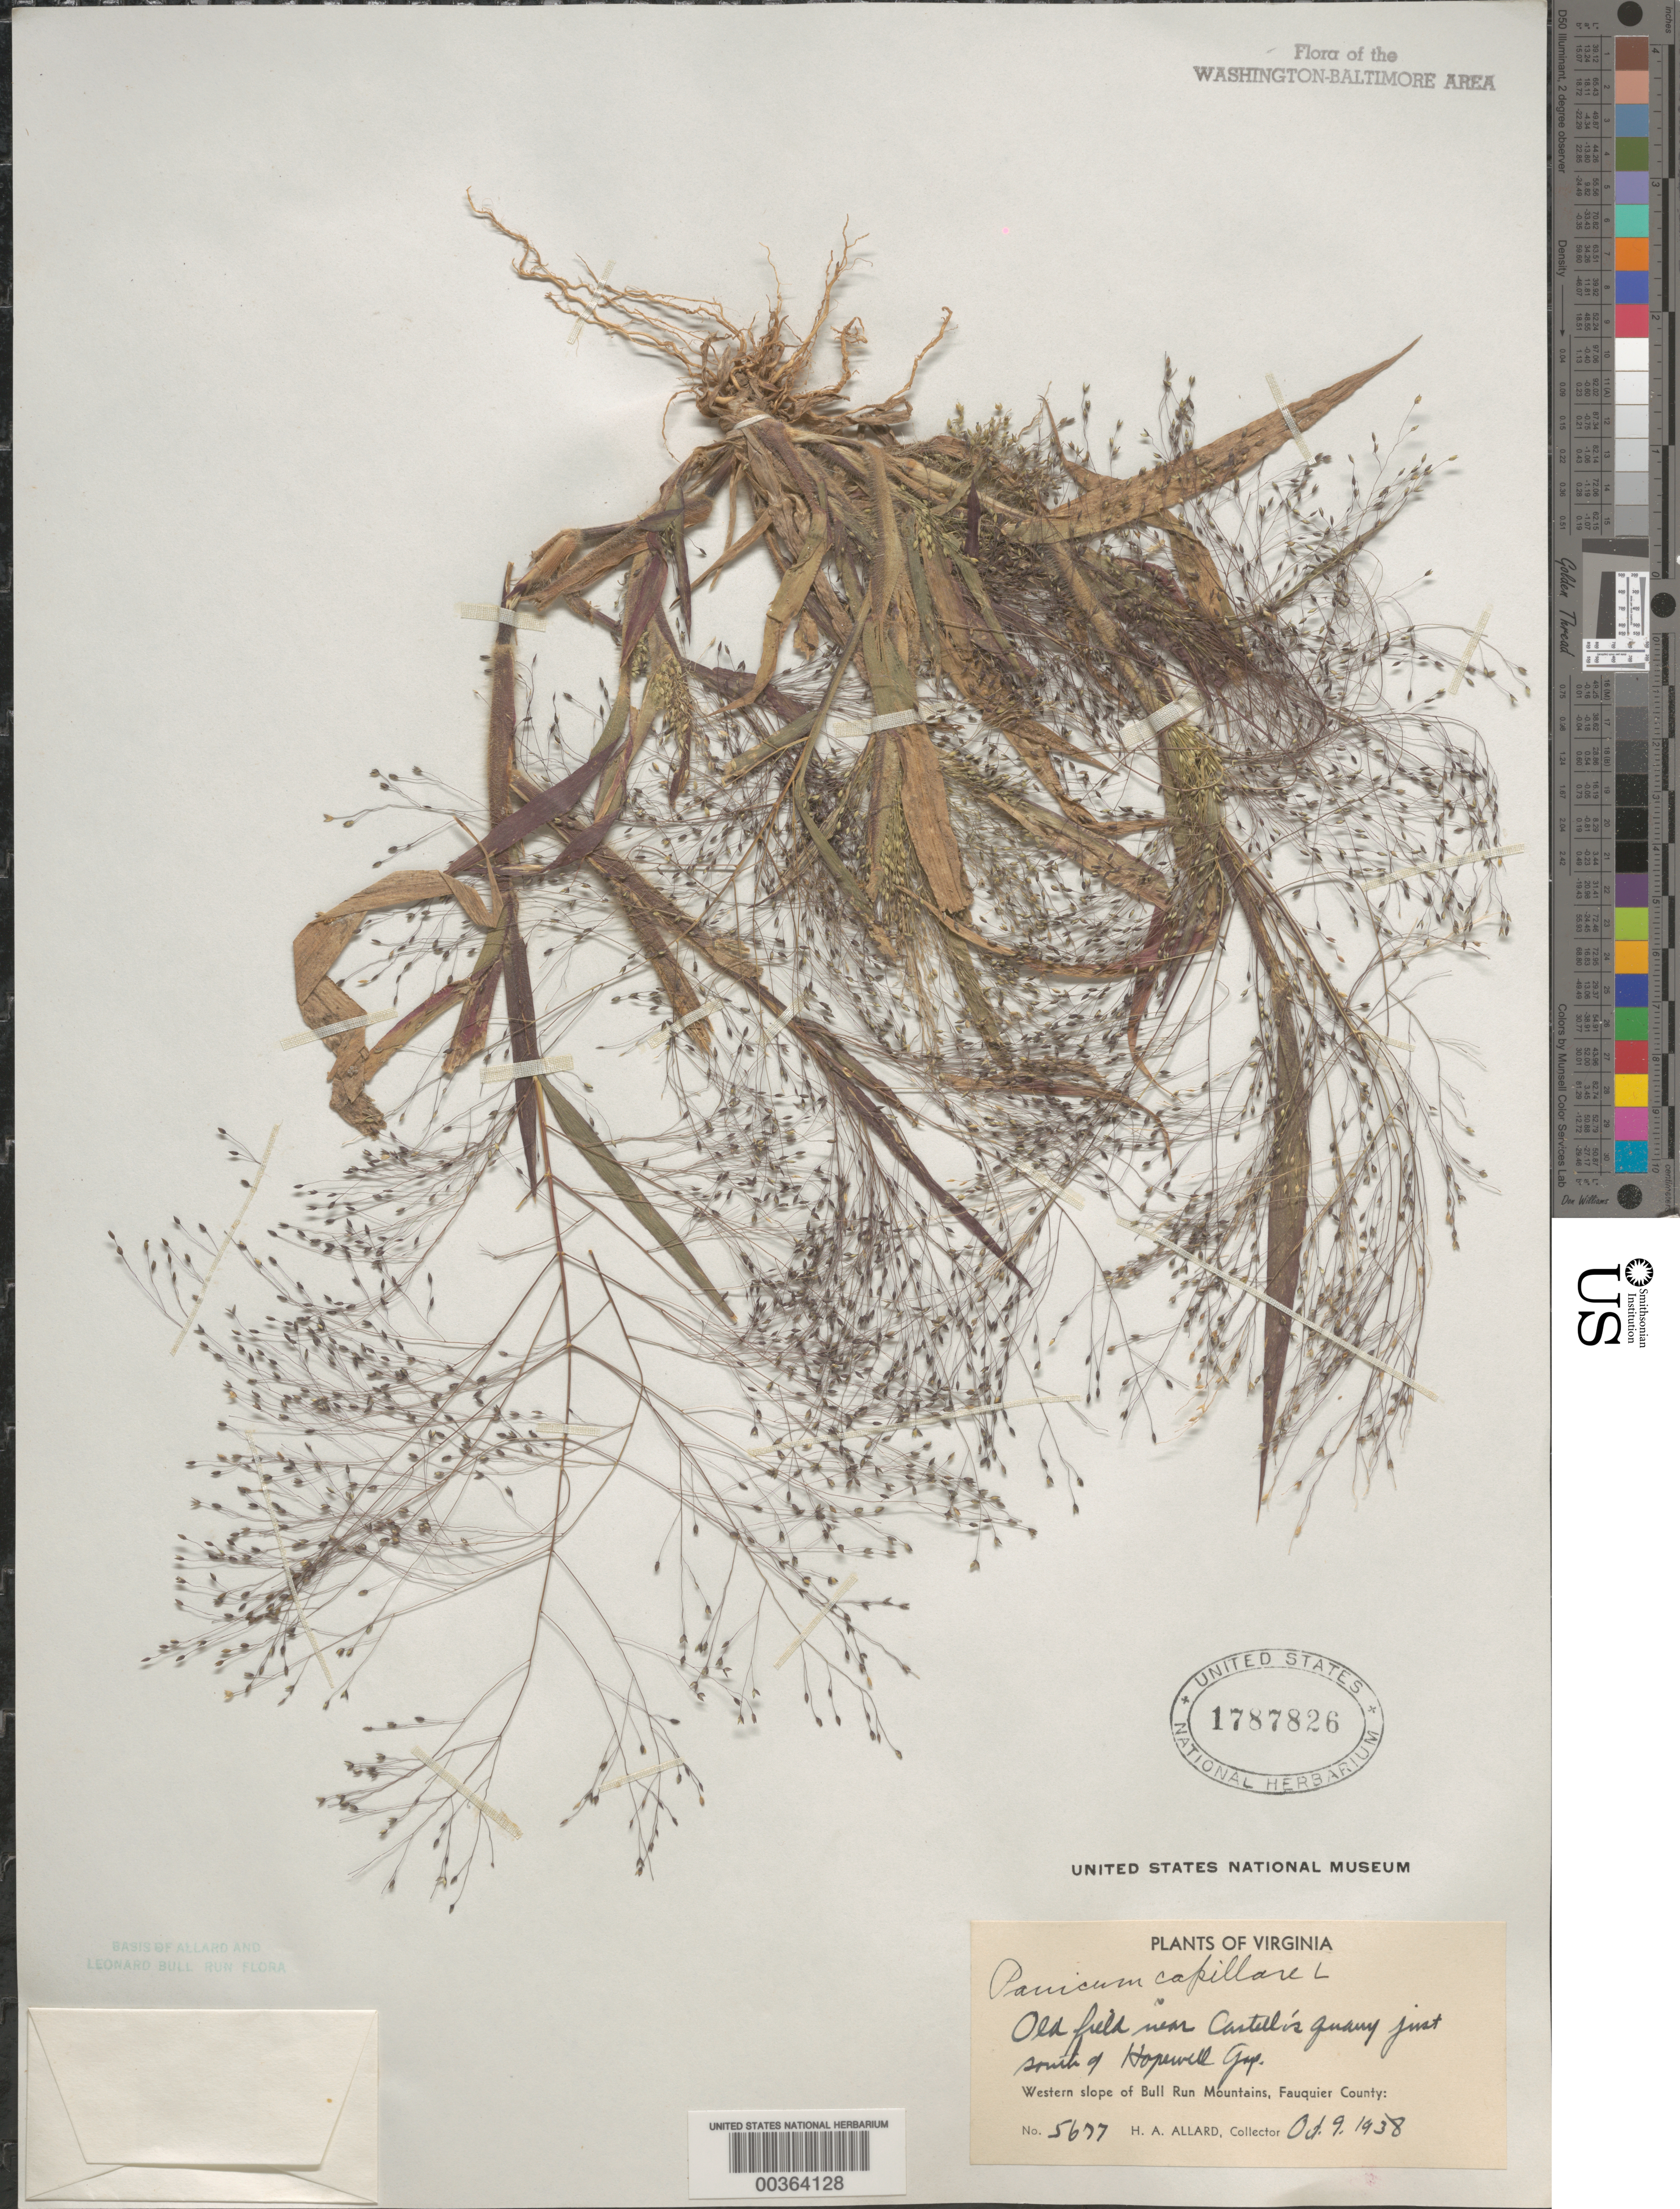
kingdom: Plantae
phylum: Tracheophyta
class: Liliopsida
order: Poales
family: Poaceae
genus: Panicum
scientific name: Panicum capillare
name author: L.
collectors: H. A. Allard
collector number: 5677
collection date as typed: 09 Oct 1938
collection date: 1938-10-09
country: United States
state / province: Virginia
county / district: Fauquier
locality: South of Hopewell Gap, Castellos quarry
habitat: Old field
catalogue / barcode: US 1787826